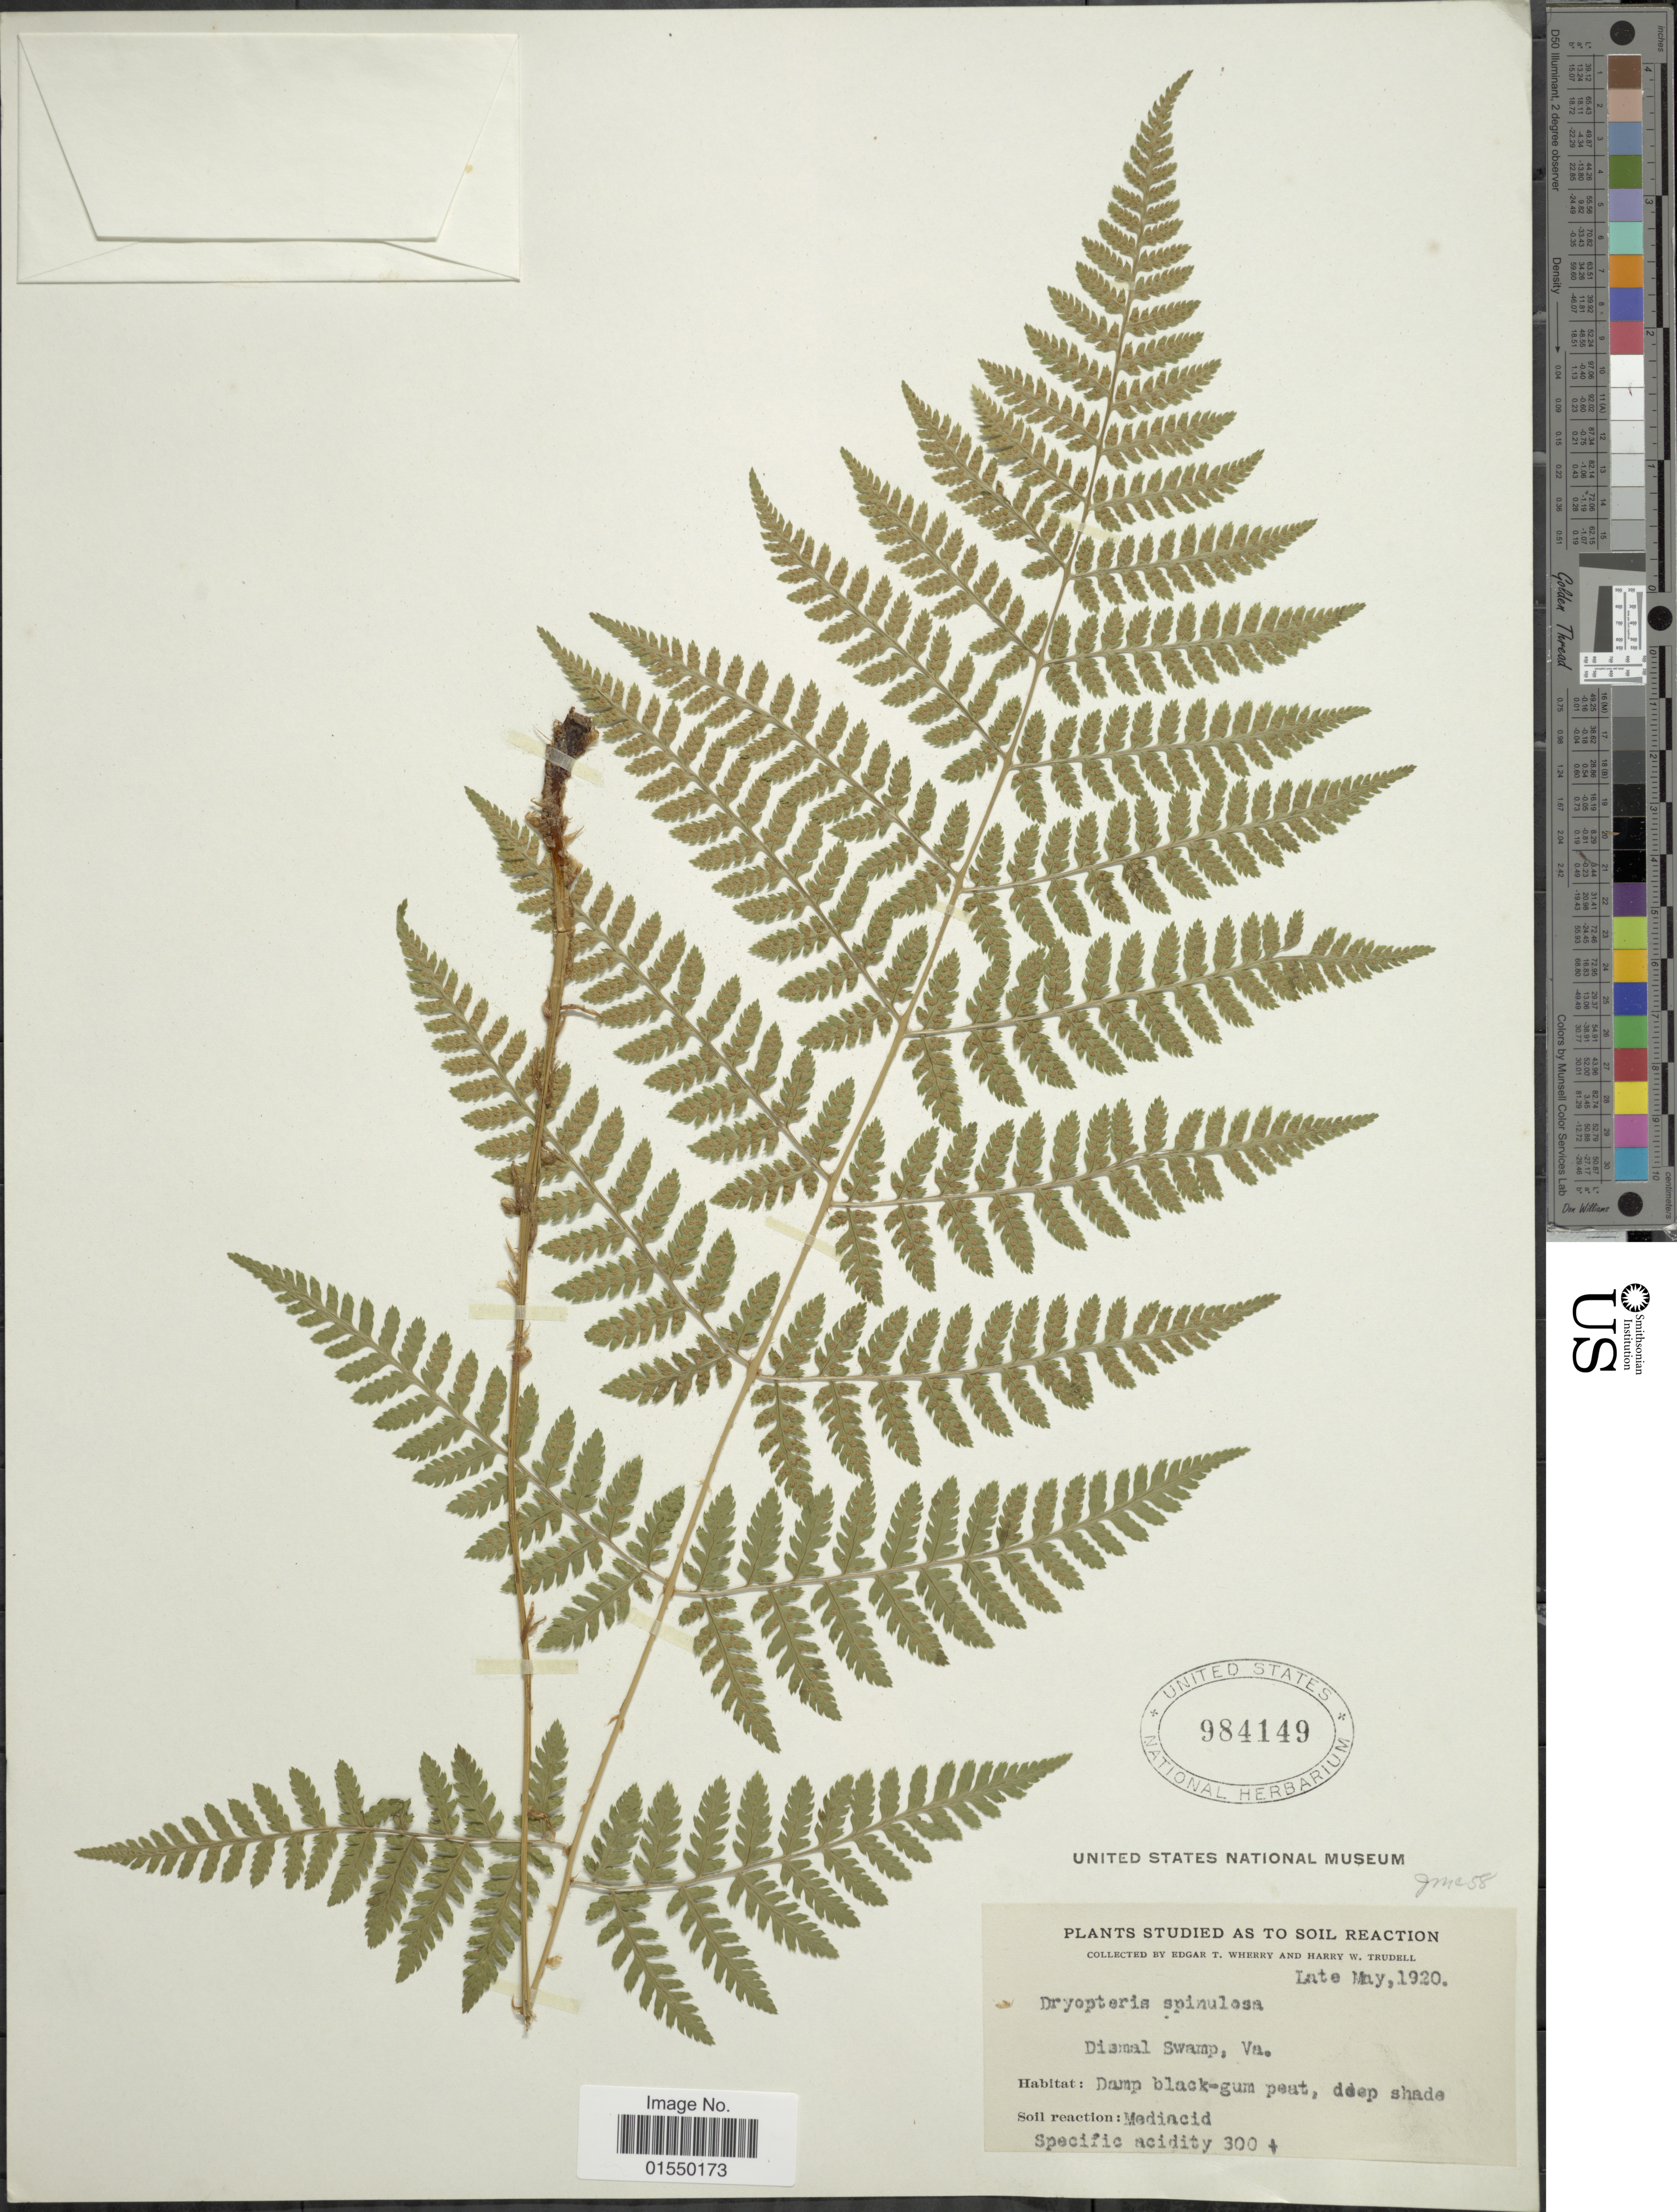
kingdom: Plantae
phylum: Tracheophyta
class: Polypodiopsida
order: Polypodiales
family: Dryopteridaceae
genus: Dryopteris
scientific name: Dryopteris carthusiana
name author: (Villars) H.P. Fuchs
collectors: E. T. Wherry & H. Trudell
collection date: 1920-05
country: United States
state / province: Virginia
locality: Dismal Swamp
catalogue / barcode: US 984149